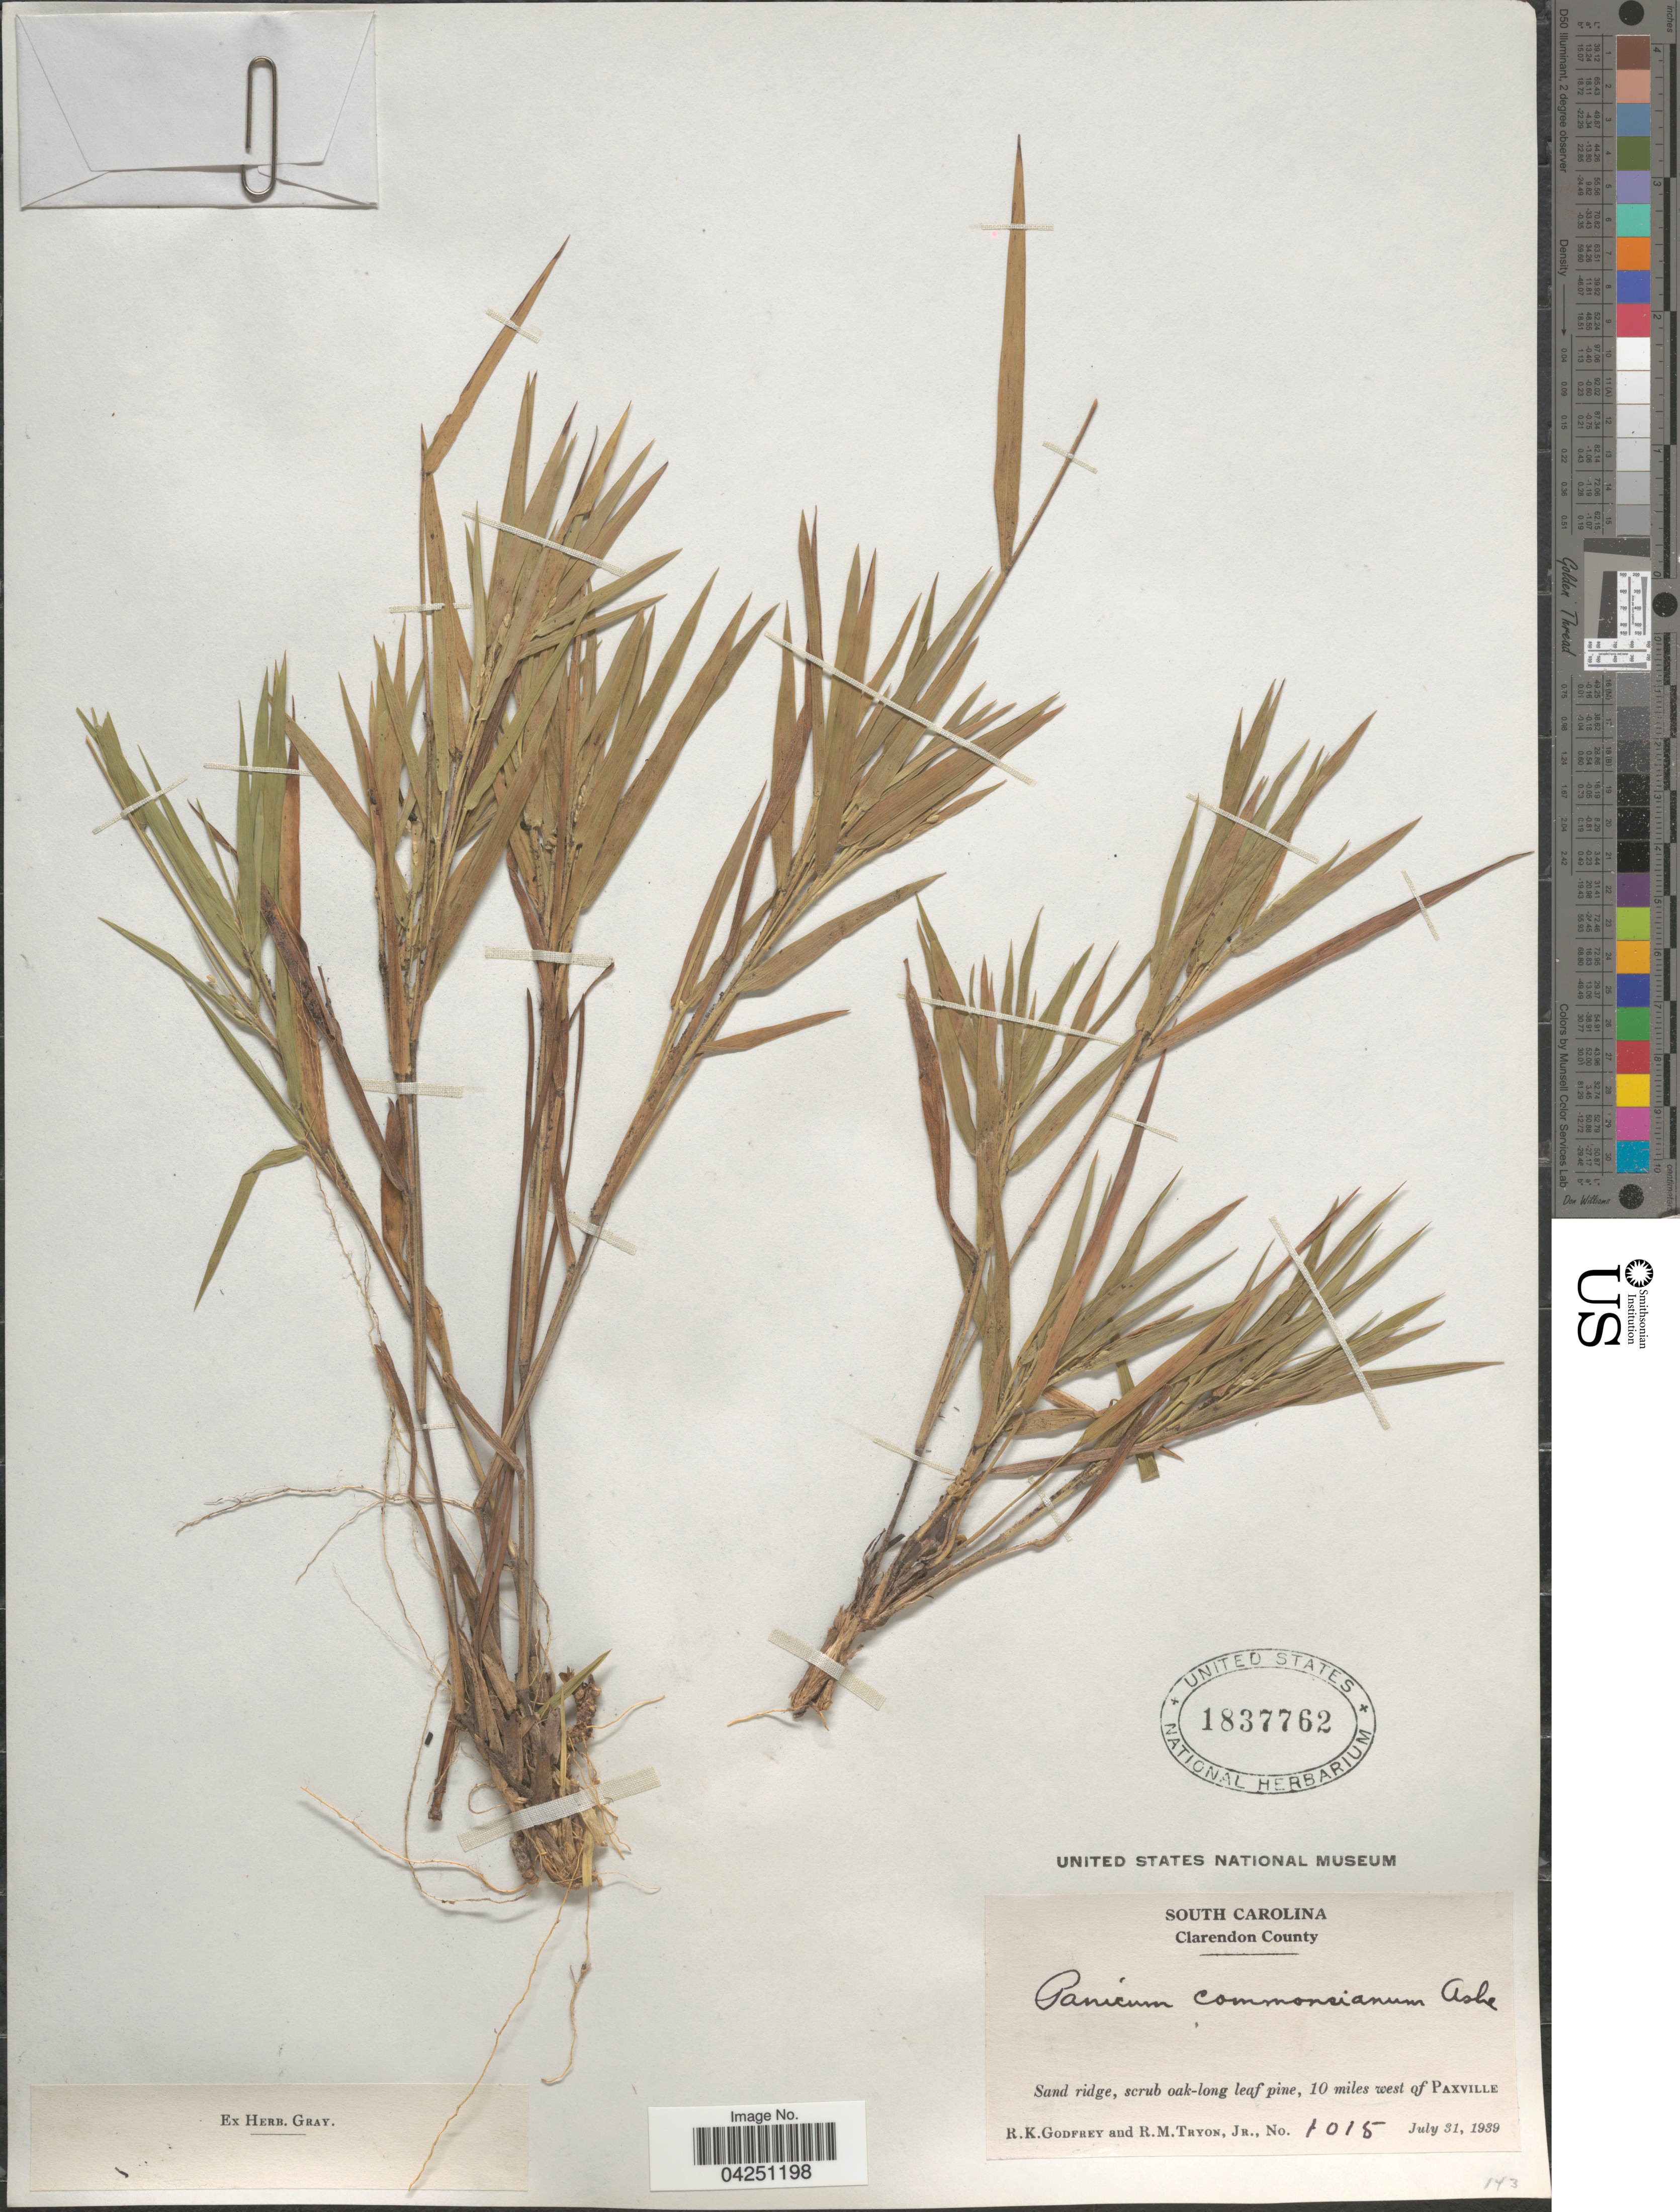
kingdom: Plantae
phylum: Tracheophyta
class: Liliopsida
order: Poales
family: Poaceae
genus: Dichanthelium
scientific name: Dichanthelium acuminatum var. acuminatum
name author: (Sw.) Gould & C.A. Clark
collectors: R. K. Godfrey & R. Tryon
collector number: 1015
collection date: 1939-07-31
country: United States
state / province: South Carolina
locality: Clarendon County. 10 miles west of Paxville.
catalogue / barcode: US 1837762